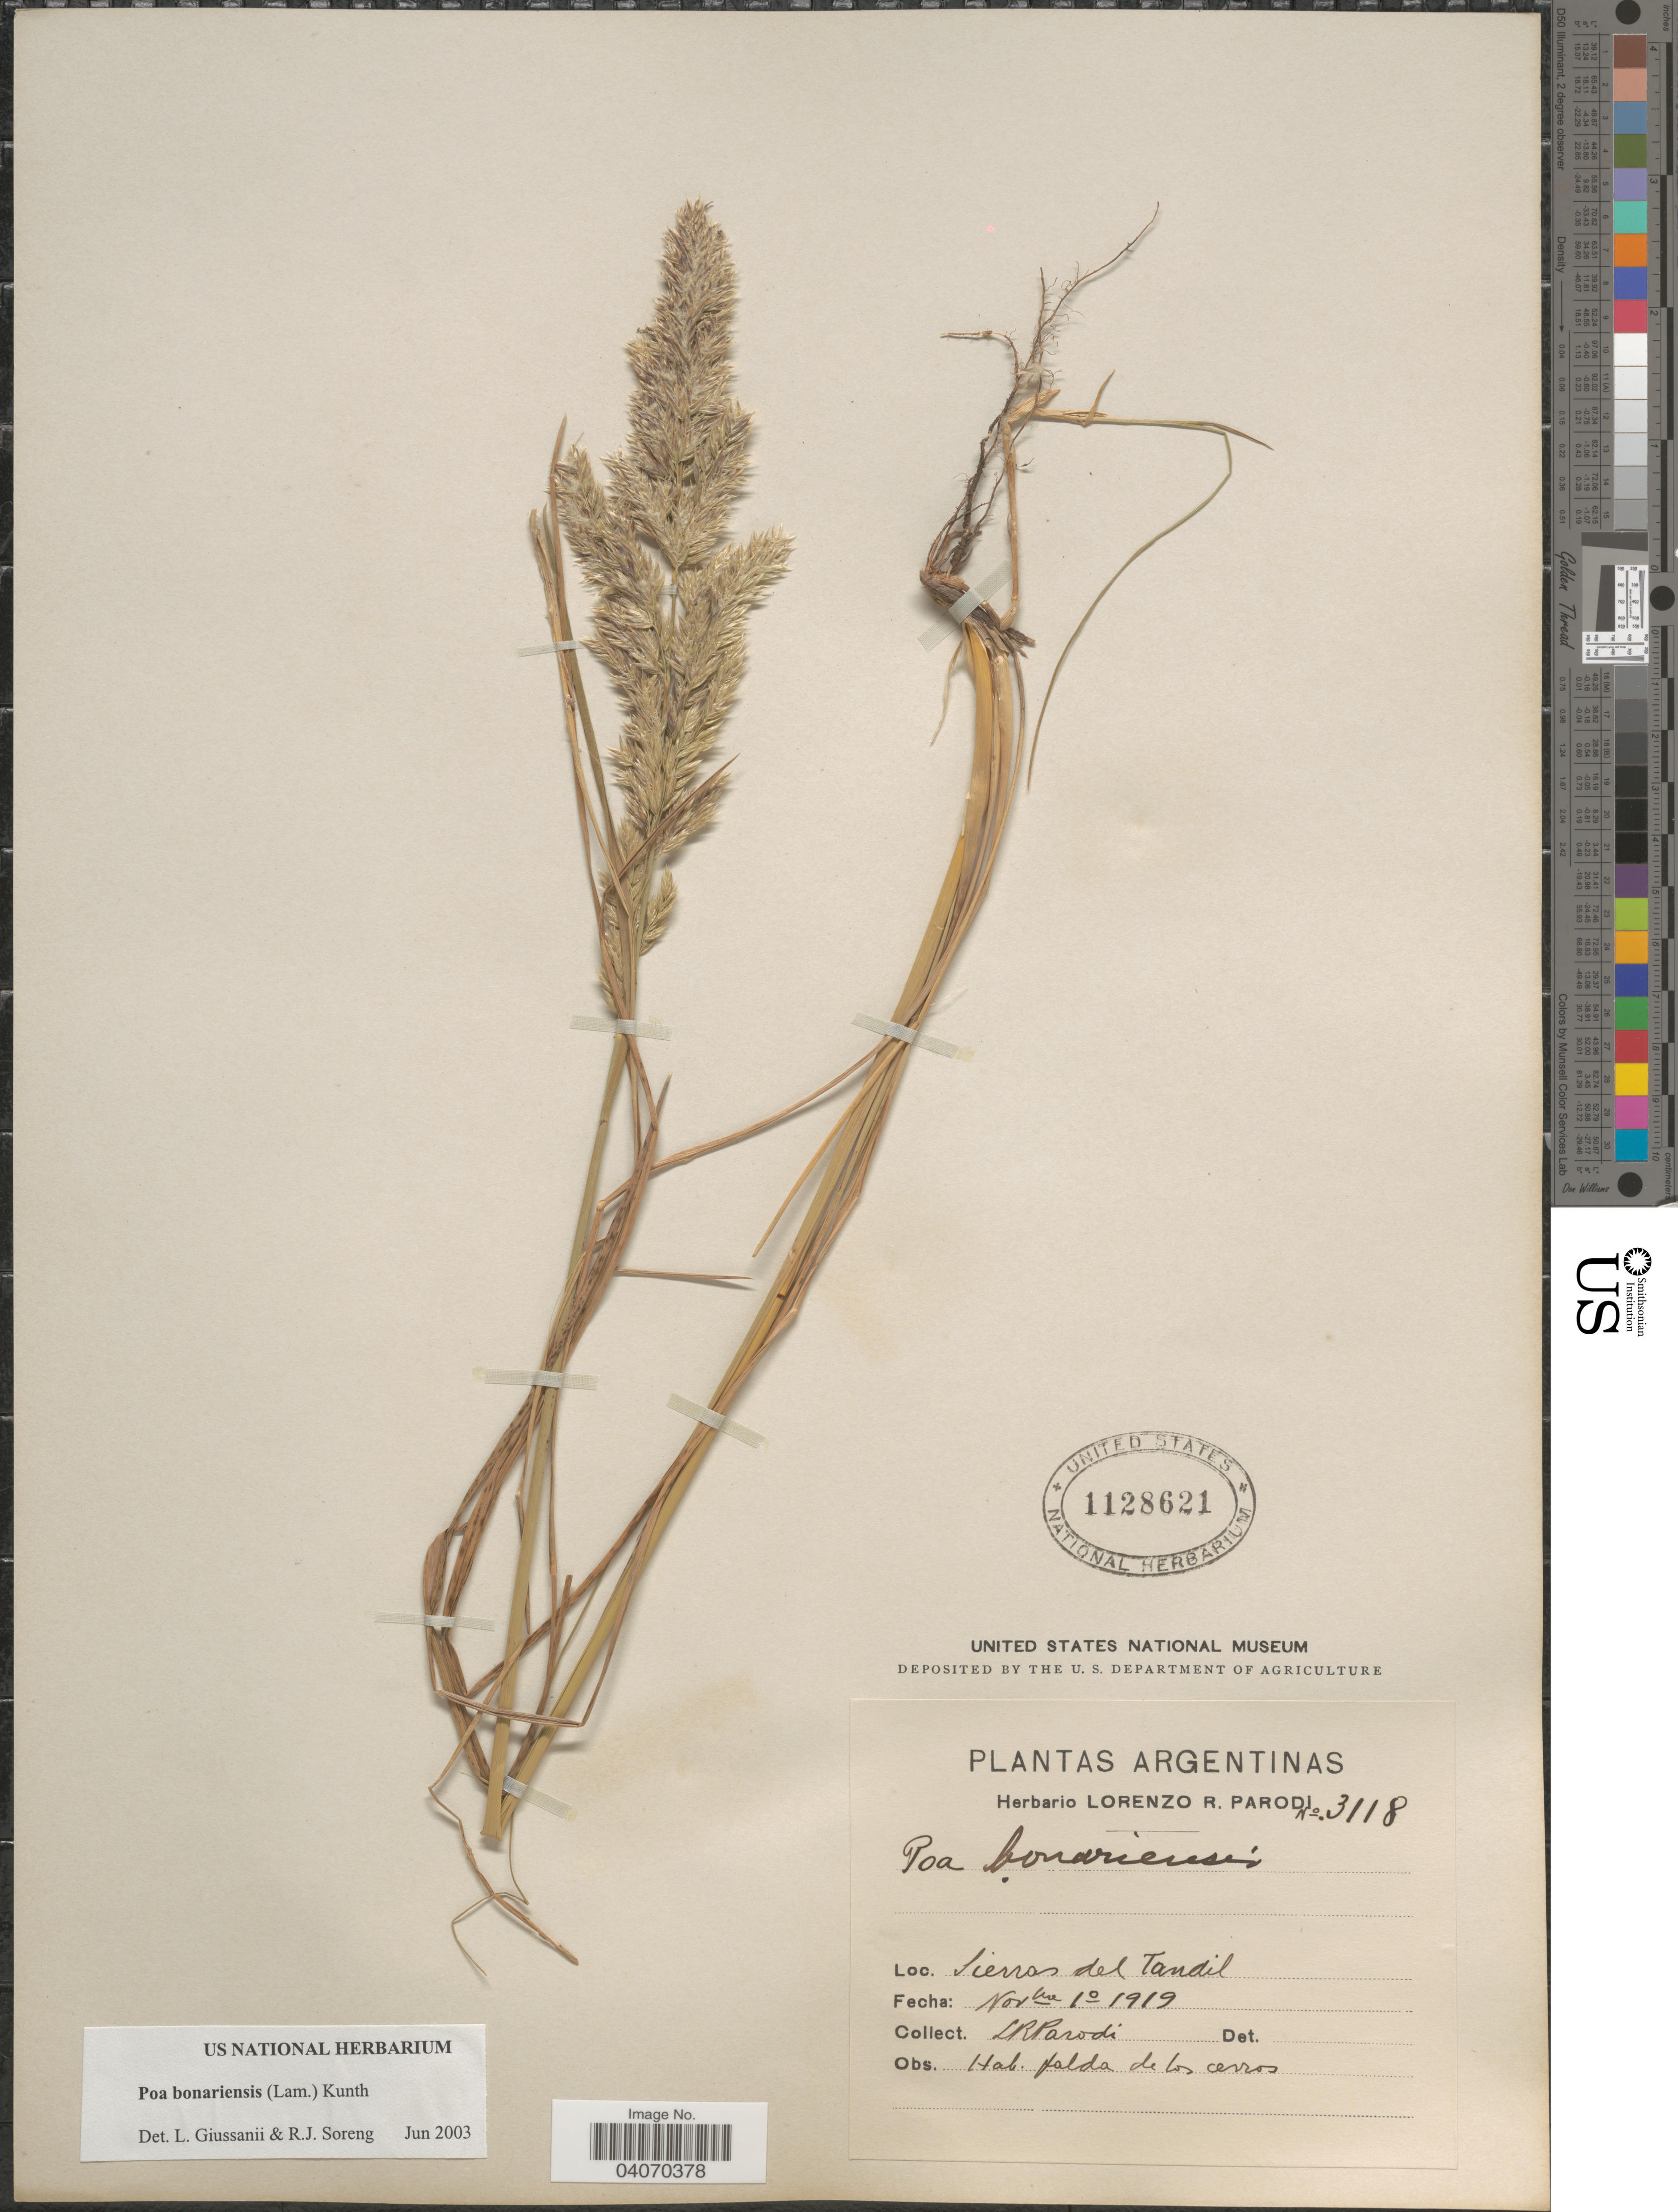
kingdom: Plantae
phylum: Tracheophyta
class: Liliopsida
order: Poales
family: Poaceae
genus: Poa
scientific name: Poa bonariensis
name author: (Lam.) Kunth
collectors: L. R. Parodi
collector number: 3118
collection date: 1919-11-01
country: Argentina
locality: Sierras del Tandil.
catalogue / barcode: US 1128621